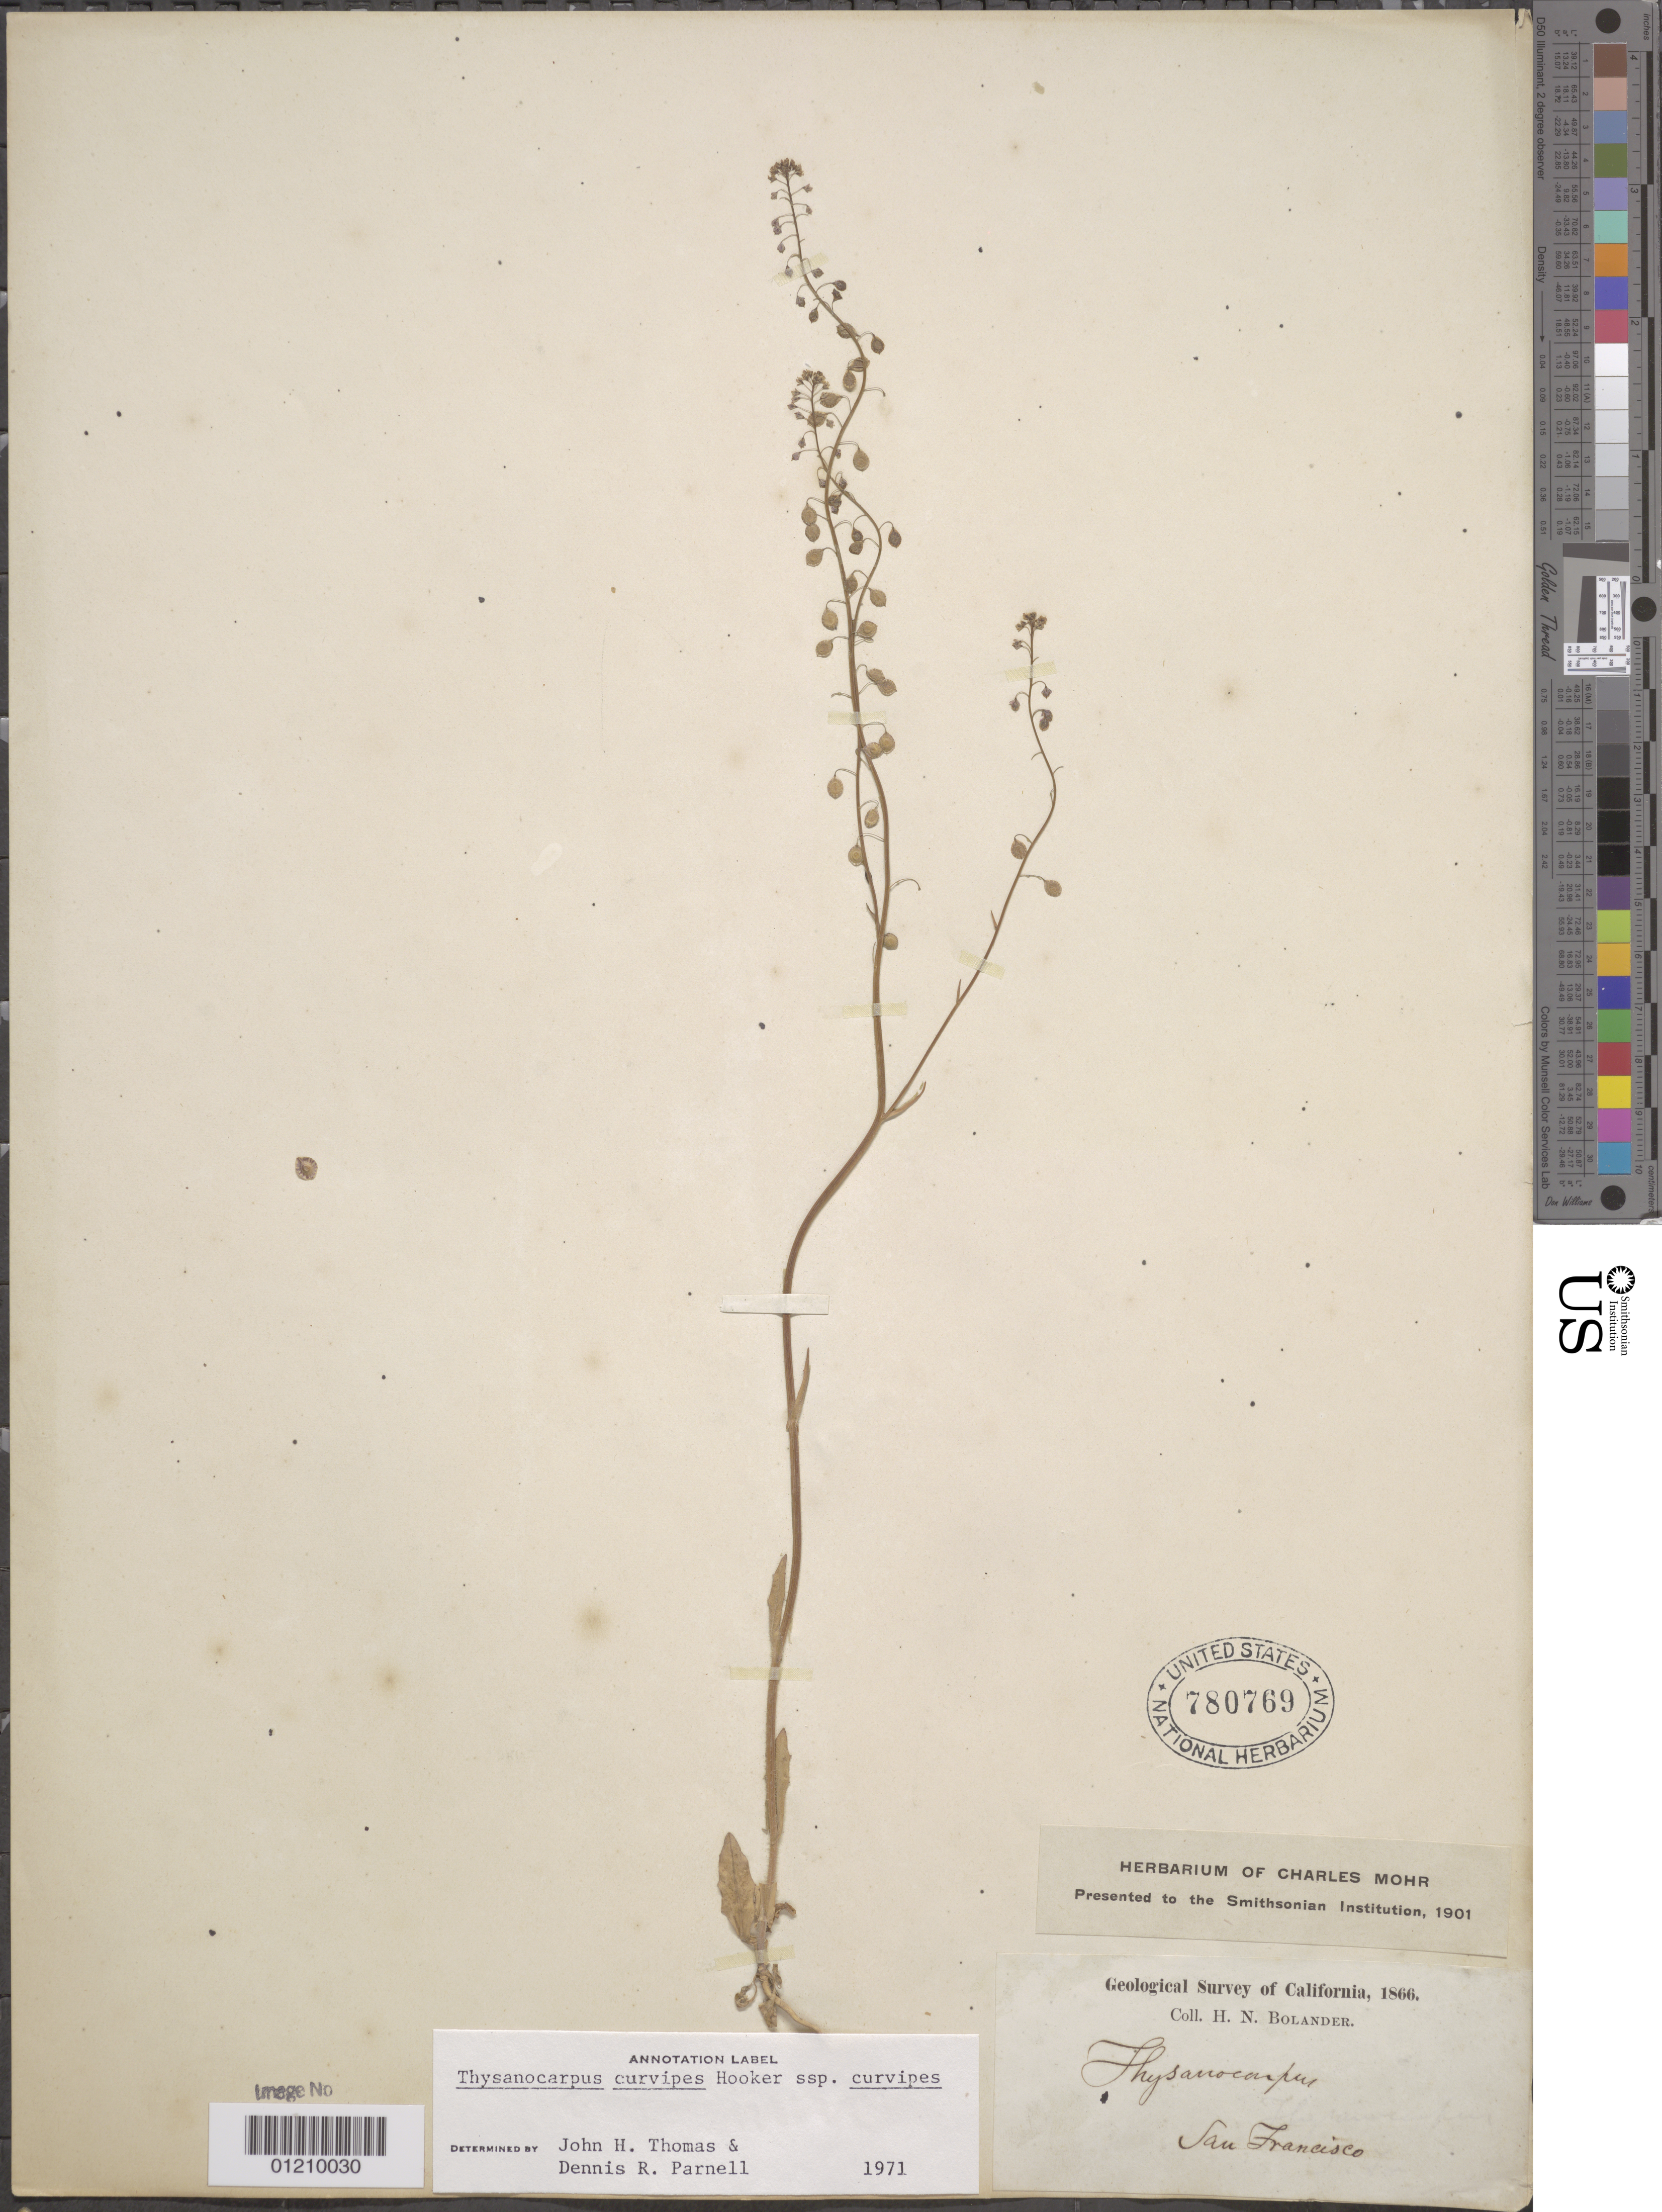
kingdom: Plantae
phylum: Tracheophyta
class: Magnoliopsida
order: Brassicales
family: Brassicaceae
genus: Thysanocarpus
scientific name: Thysanocarpus curvipes subsp. curvipes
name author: Hook.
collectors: H. Bolander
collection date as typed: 1866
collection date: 1866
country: United States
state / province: California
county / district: San Francisco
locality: San Francisco.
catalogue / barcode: US 780769